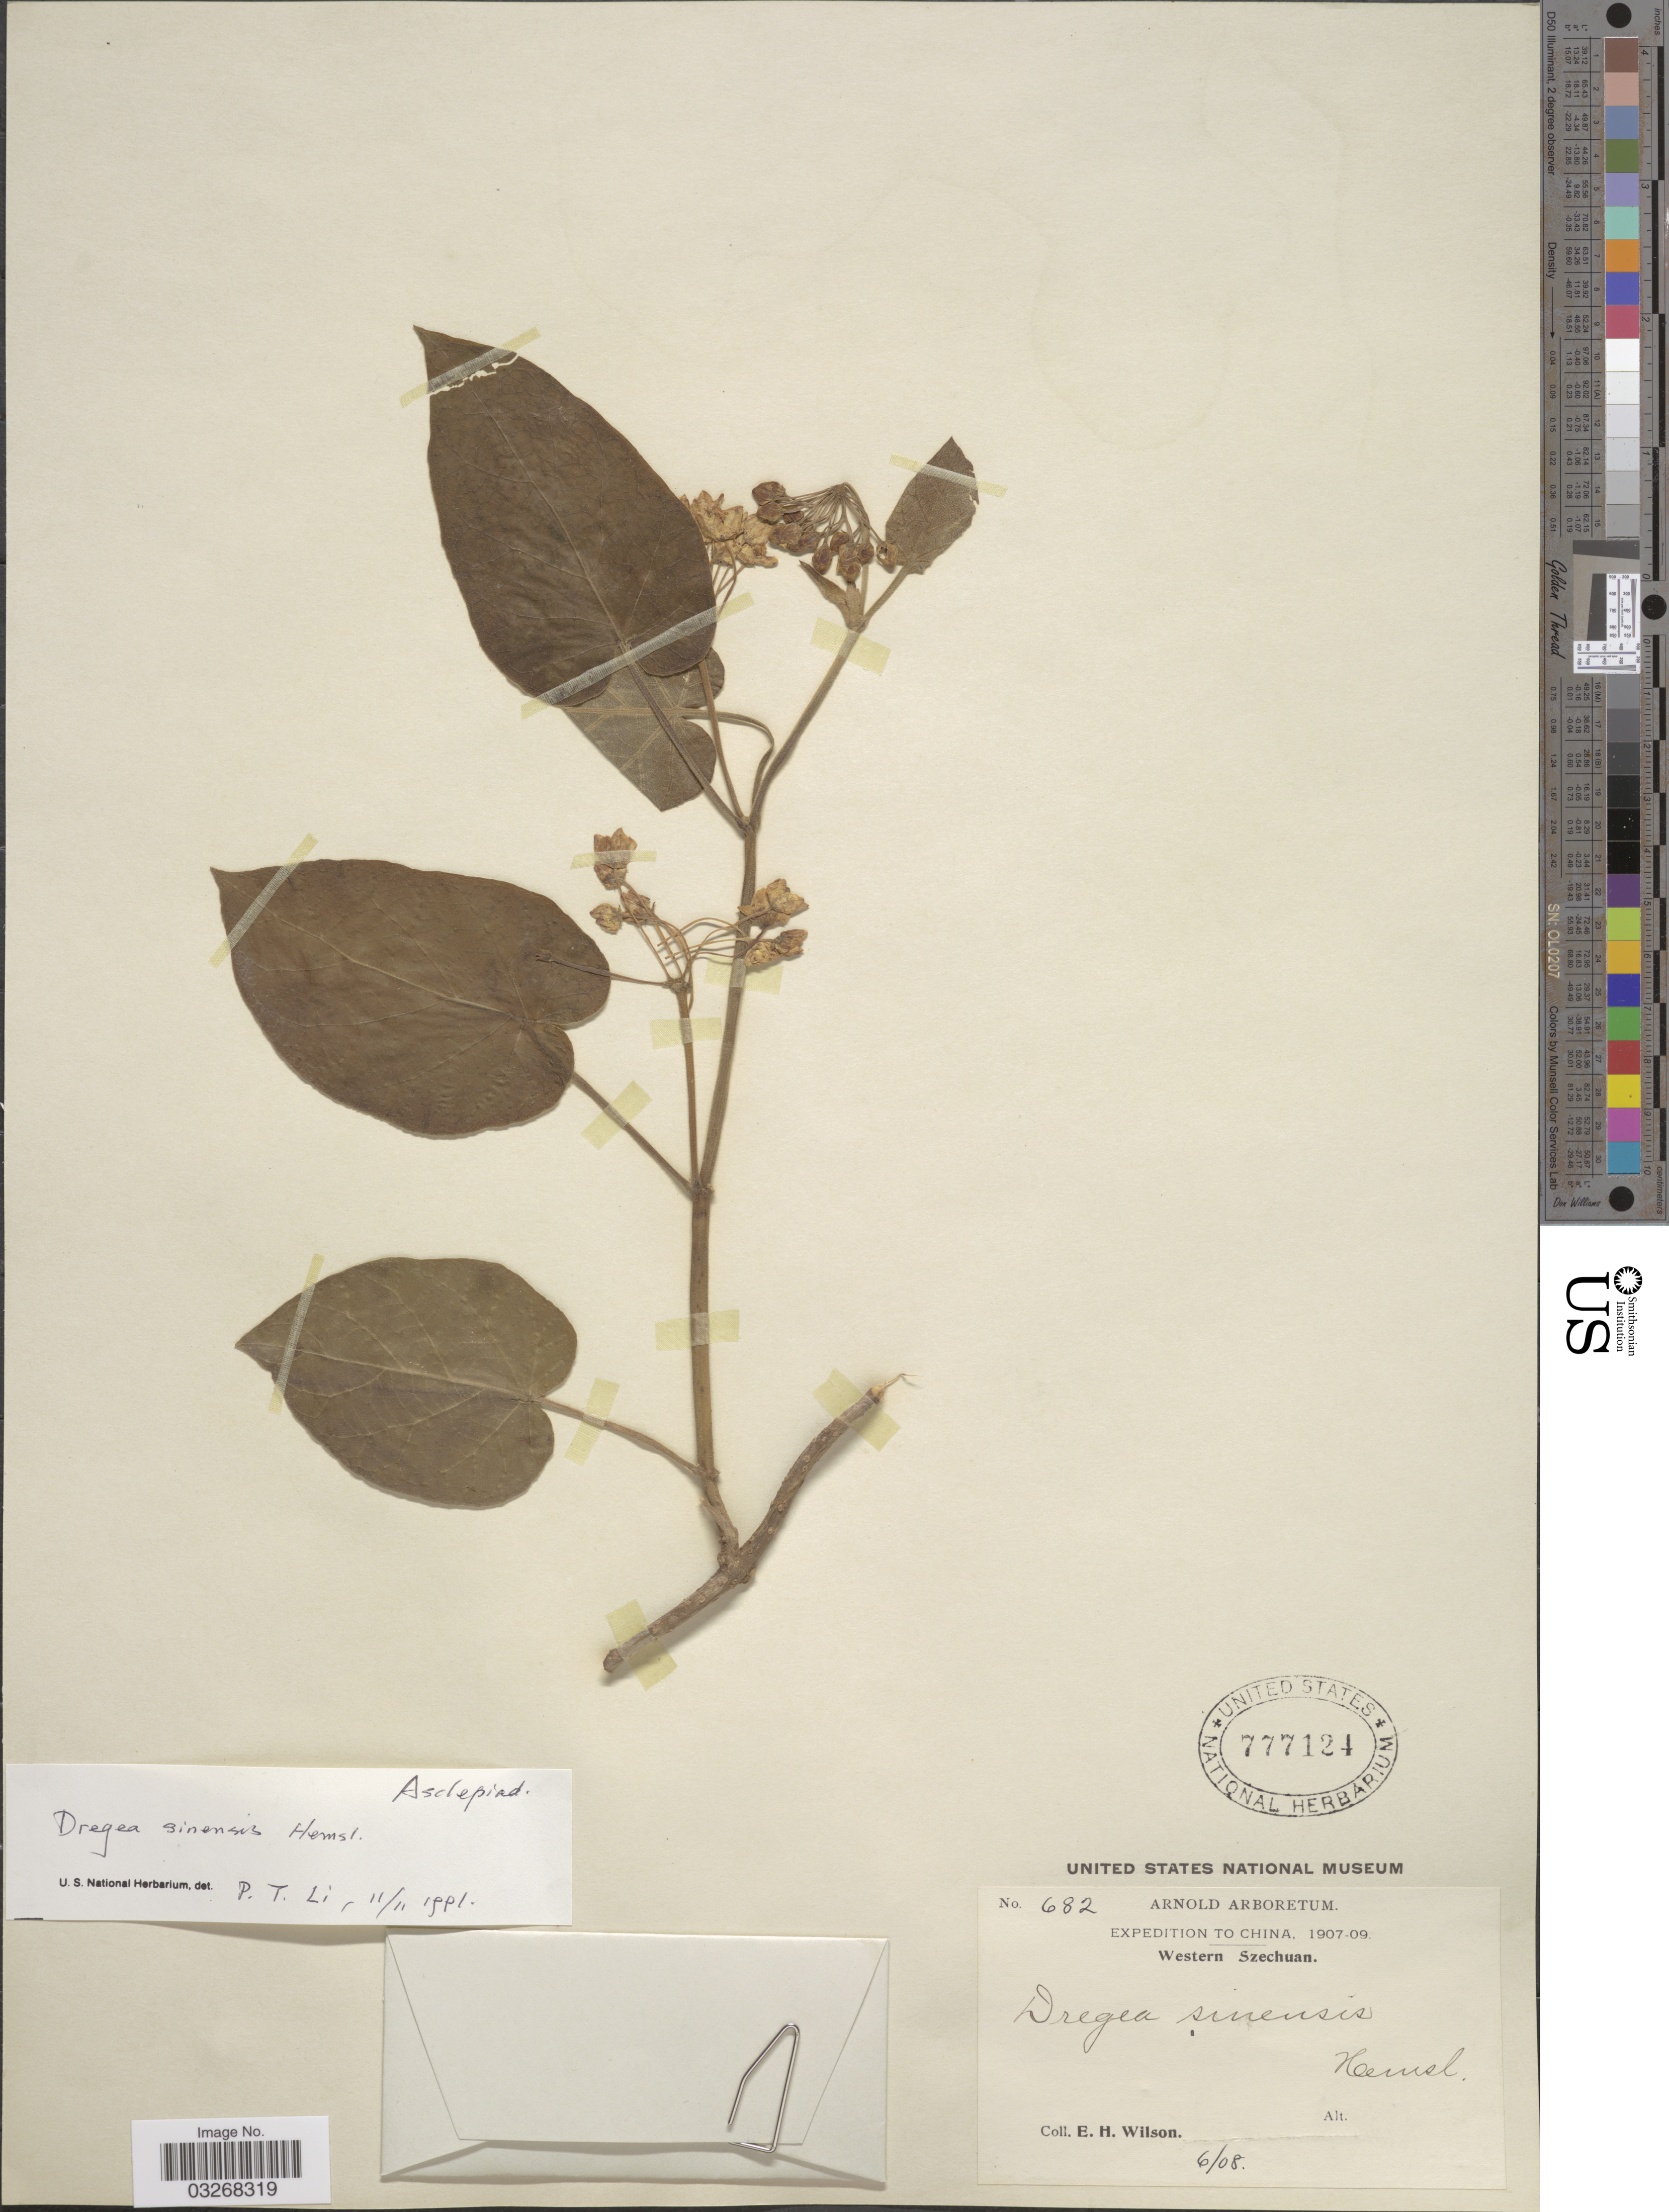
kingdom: Plantae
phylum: Tracheophyta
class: Magnoliopsida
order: Gentianales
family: Apocynaceae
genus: Dregea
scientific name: Dregea sinensis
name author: Hemsl.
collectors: E. Wilson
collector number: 682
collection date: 1908-06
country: China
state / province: Sichuan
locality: Western Szechuan.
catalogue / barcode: US 777124